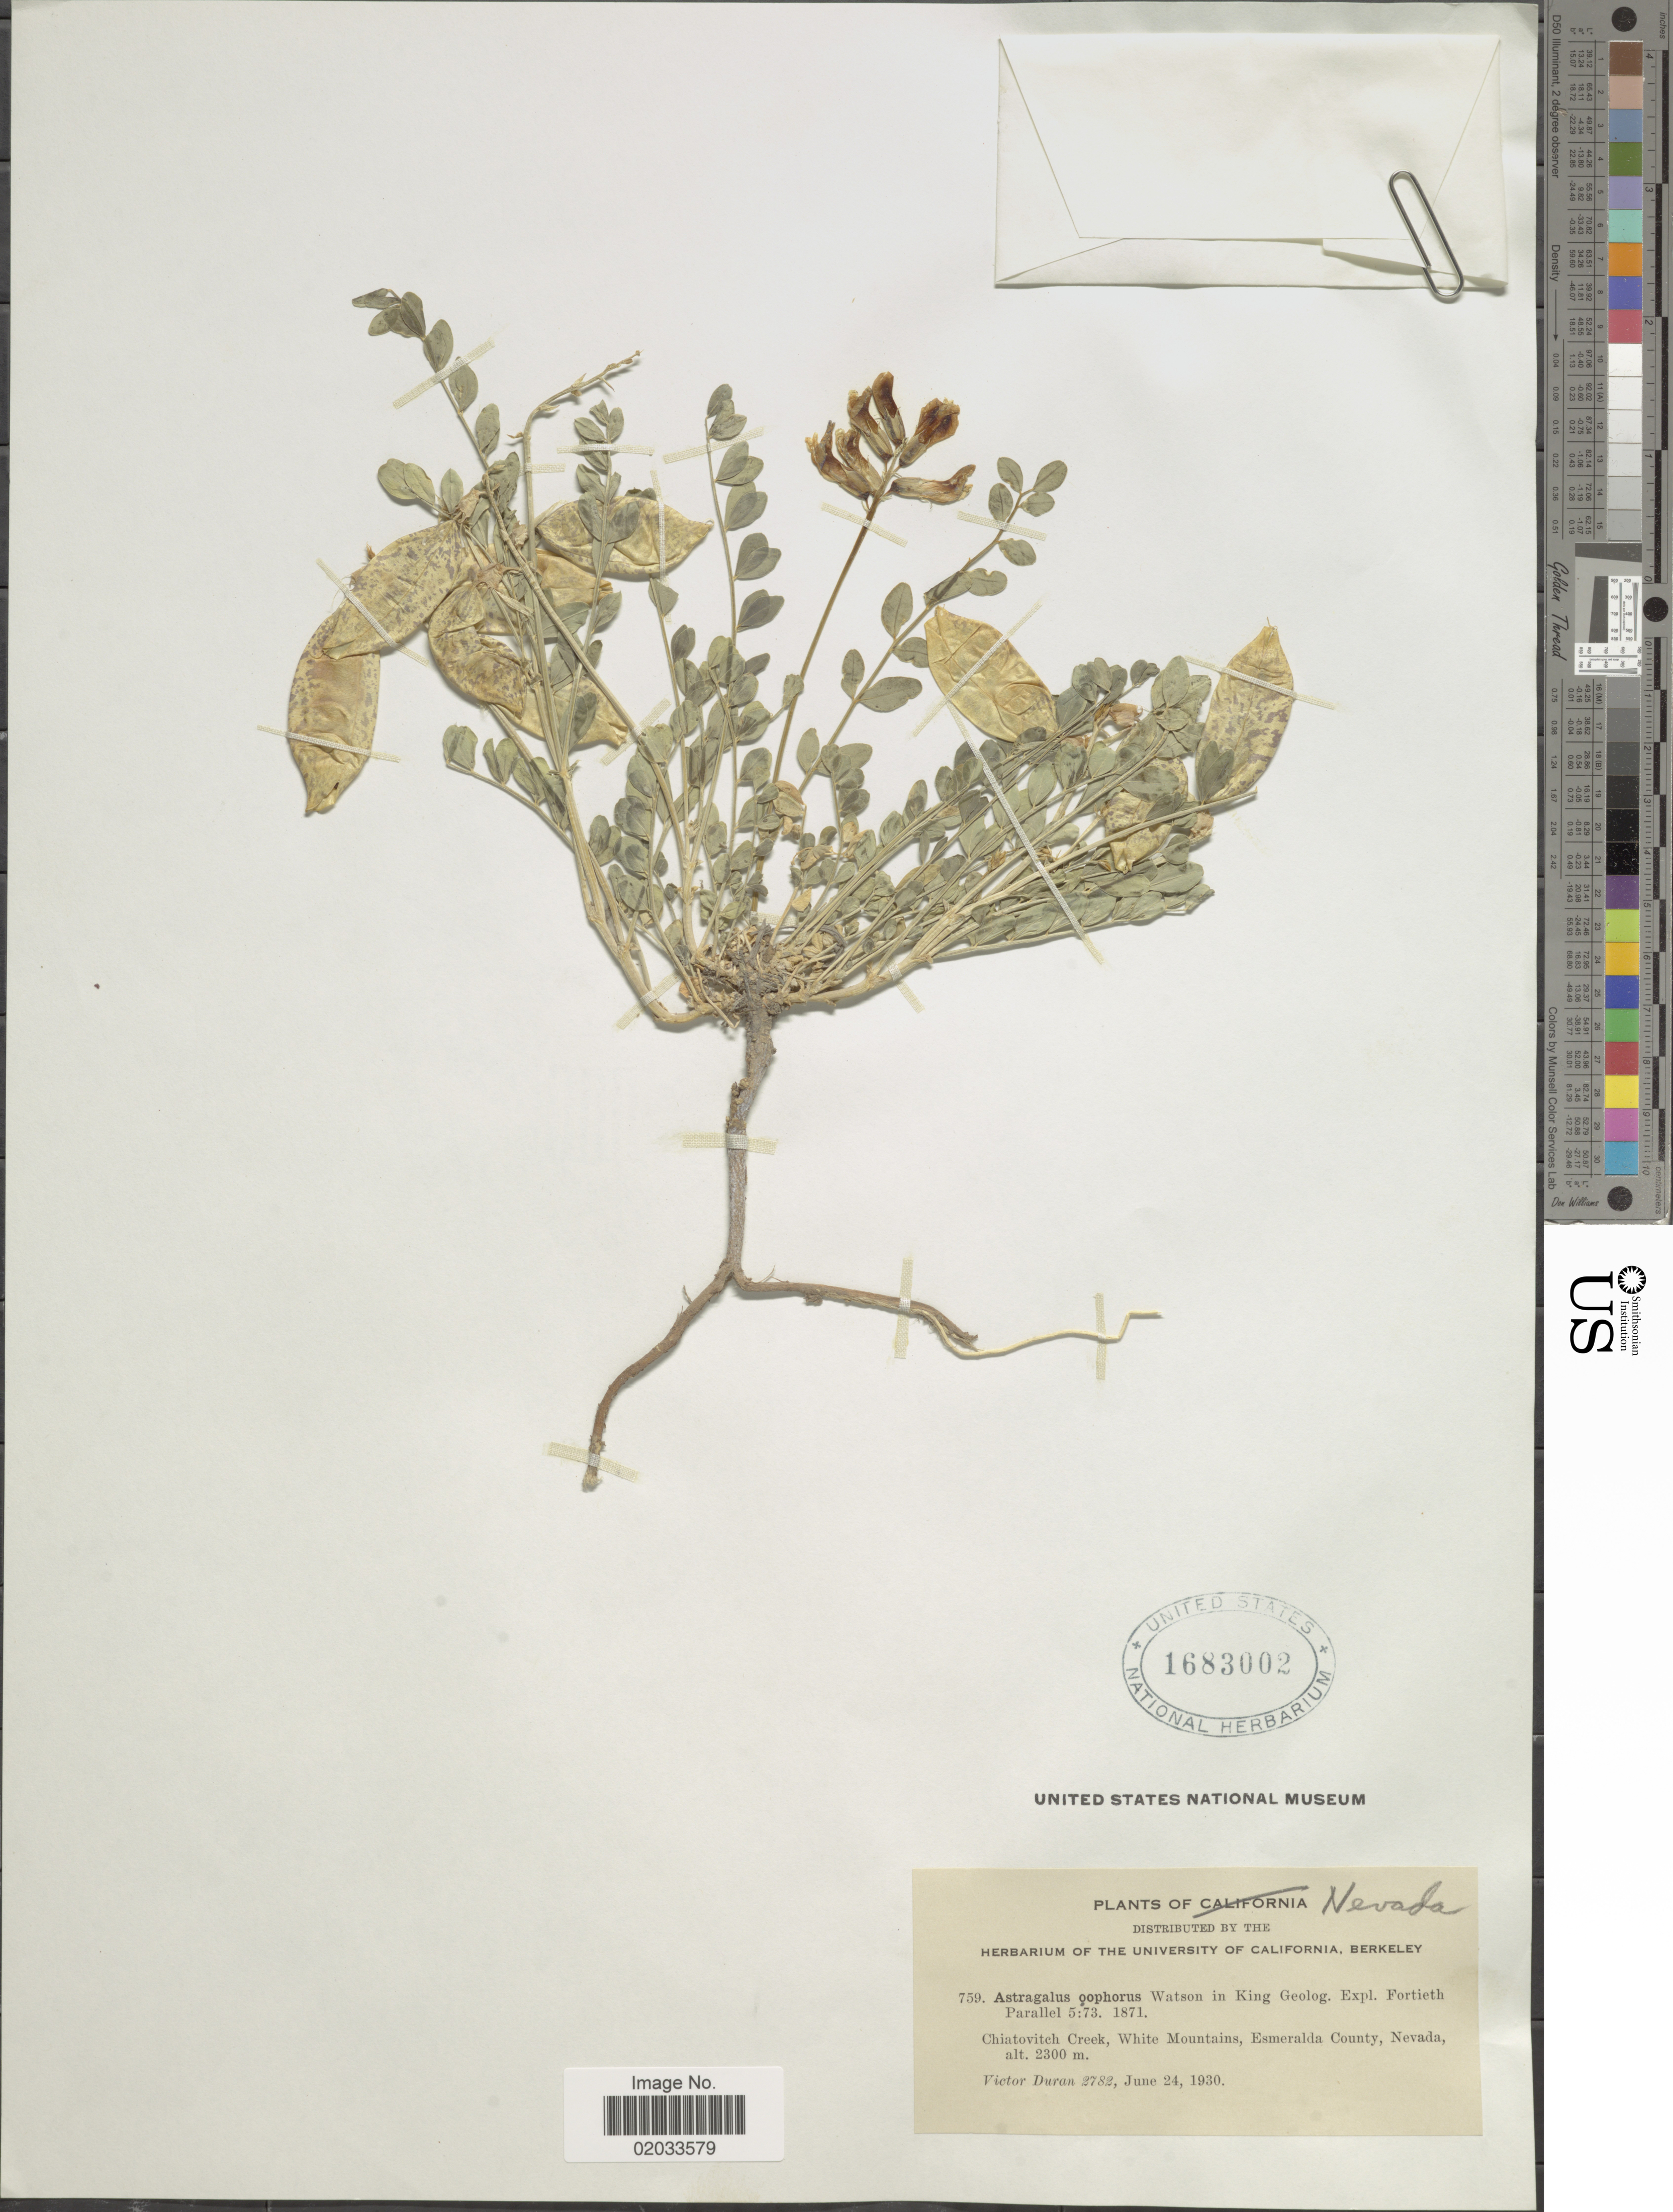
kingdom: Plantae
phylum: Tracheophyta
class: Magnoliopsida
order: Fabales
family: Fabaceae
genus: Astragalus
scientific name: Astragalus oophorus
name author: S. Watson in C. King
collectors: V. Duran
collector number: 759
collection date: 1930-06-24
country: United States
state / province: Nevada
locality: Chiatovitch Creek, White Mountains, Esmeralda County.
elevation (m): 2300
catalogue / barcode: US 1683002